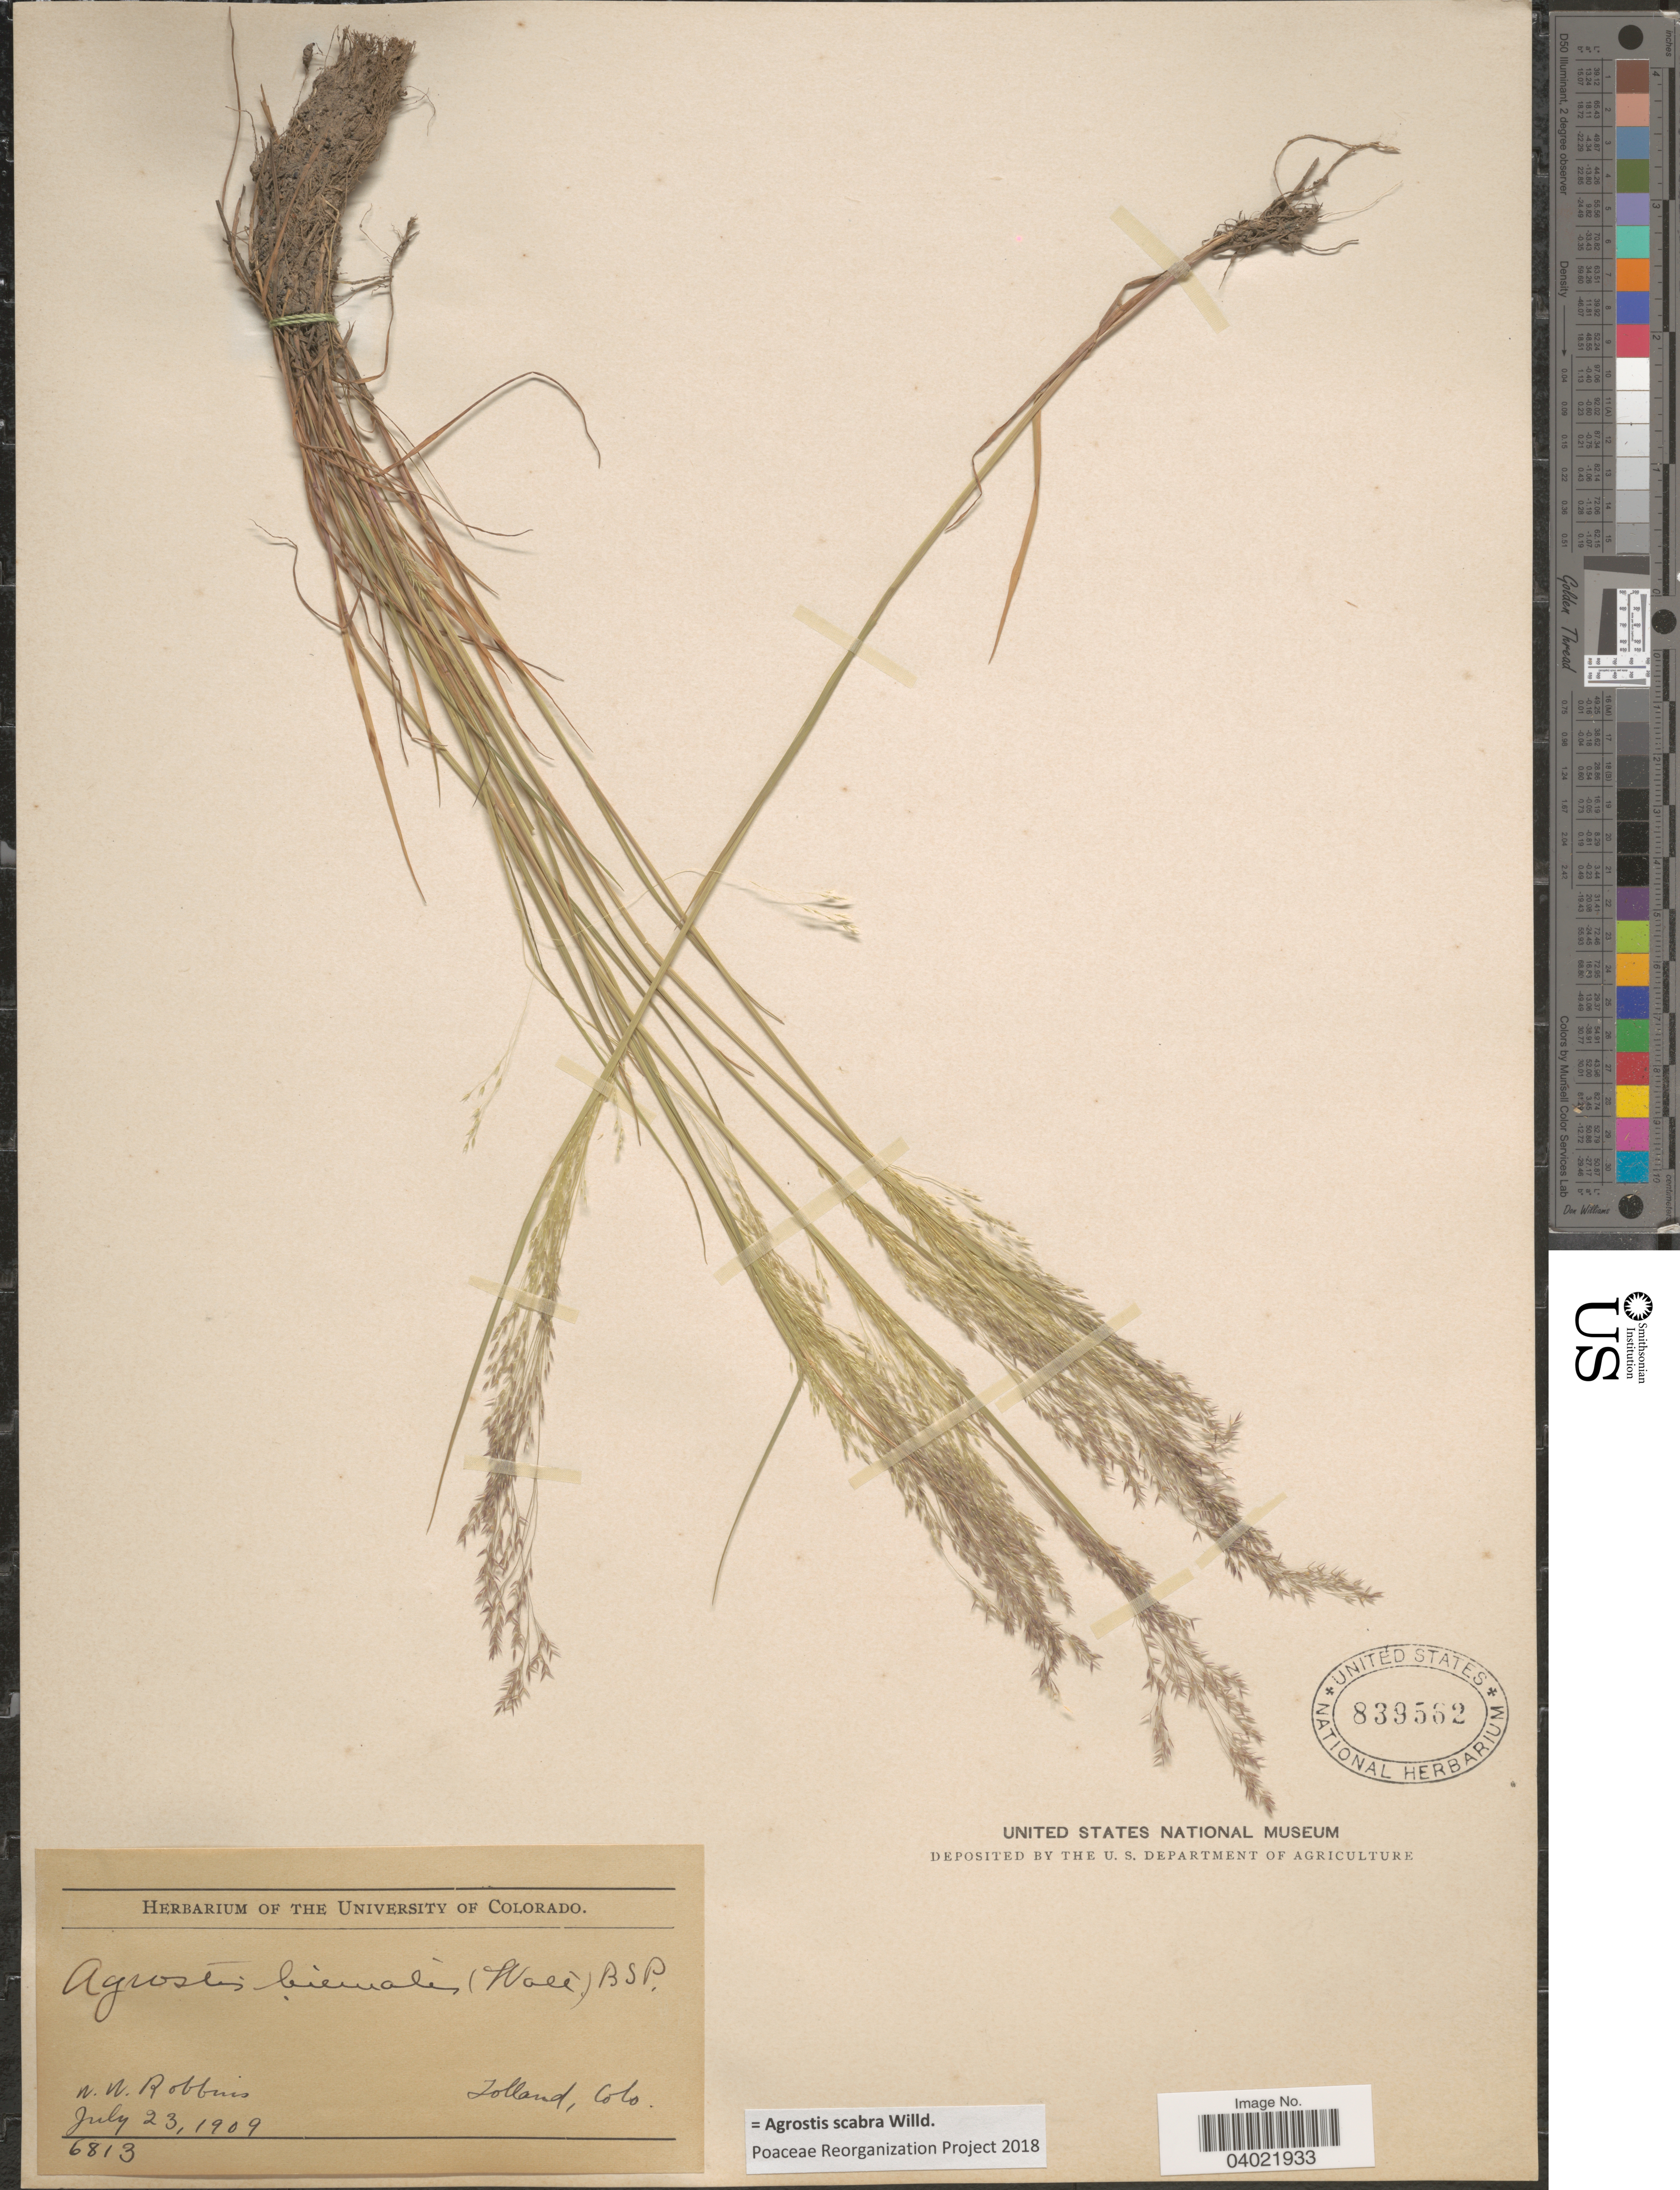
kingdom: Plantae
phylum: Tracheophyta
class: Liliopsida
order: Poales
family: Poaceae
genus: Agrostis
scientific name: Agrostis scabra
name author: Willd.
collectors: W. Robbins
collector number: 6813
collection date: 1909-07-23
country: United States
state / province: Colorado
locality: Tolland.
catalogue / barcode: US 839562